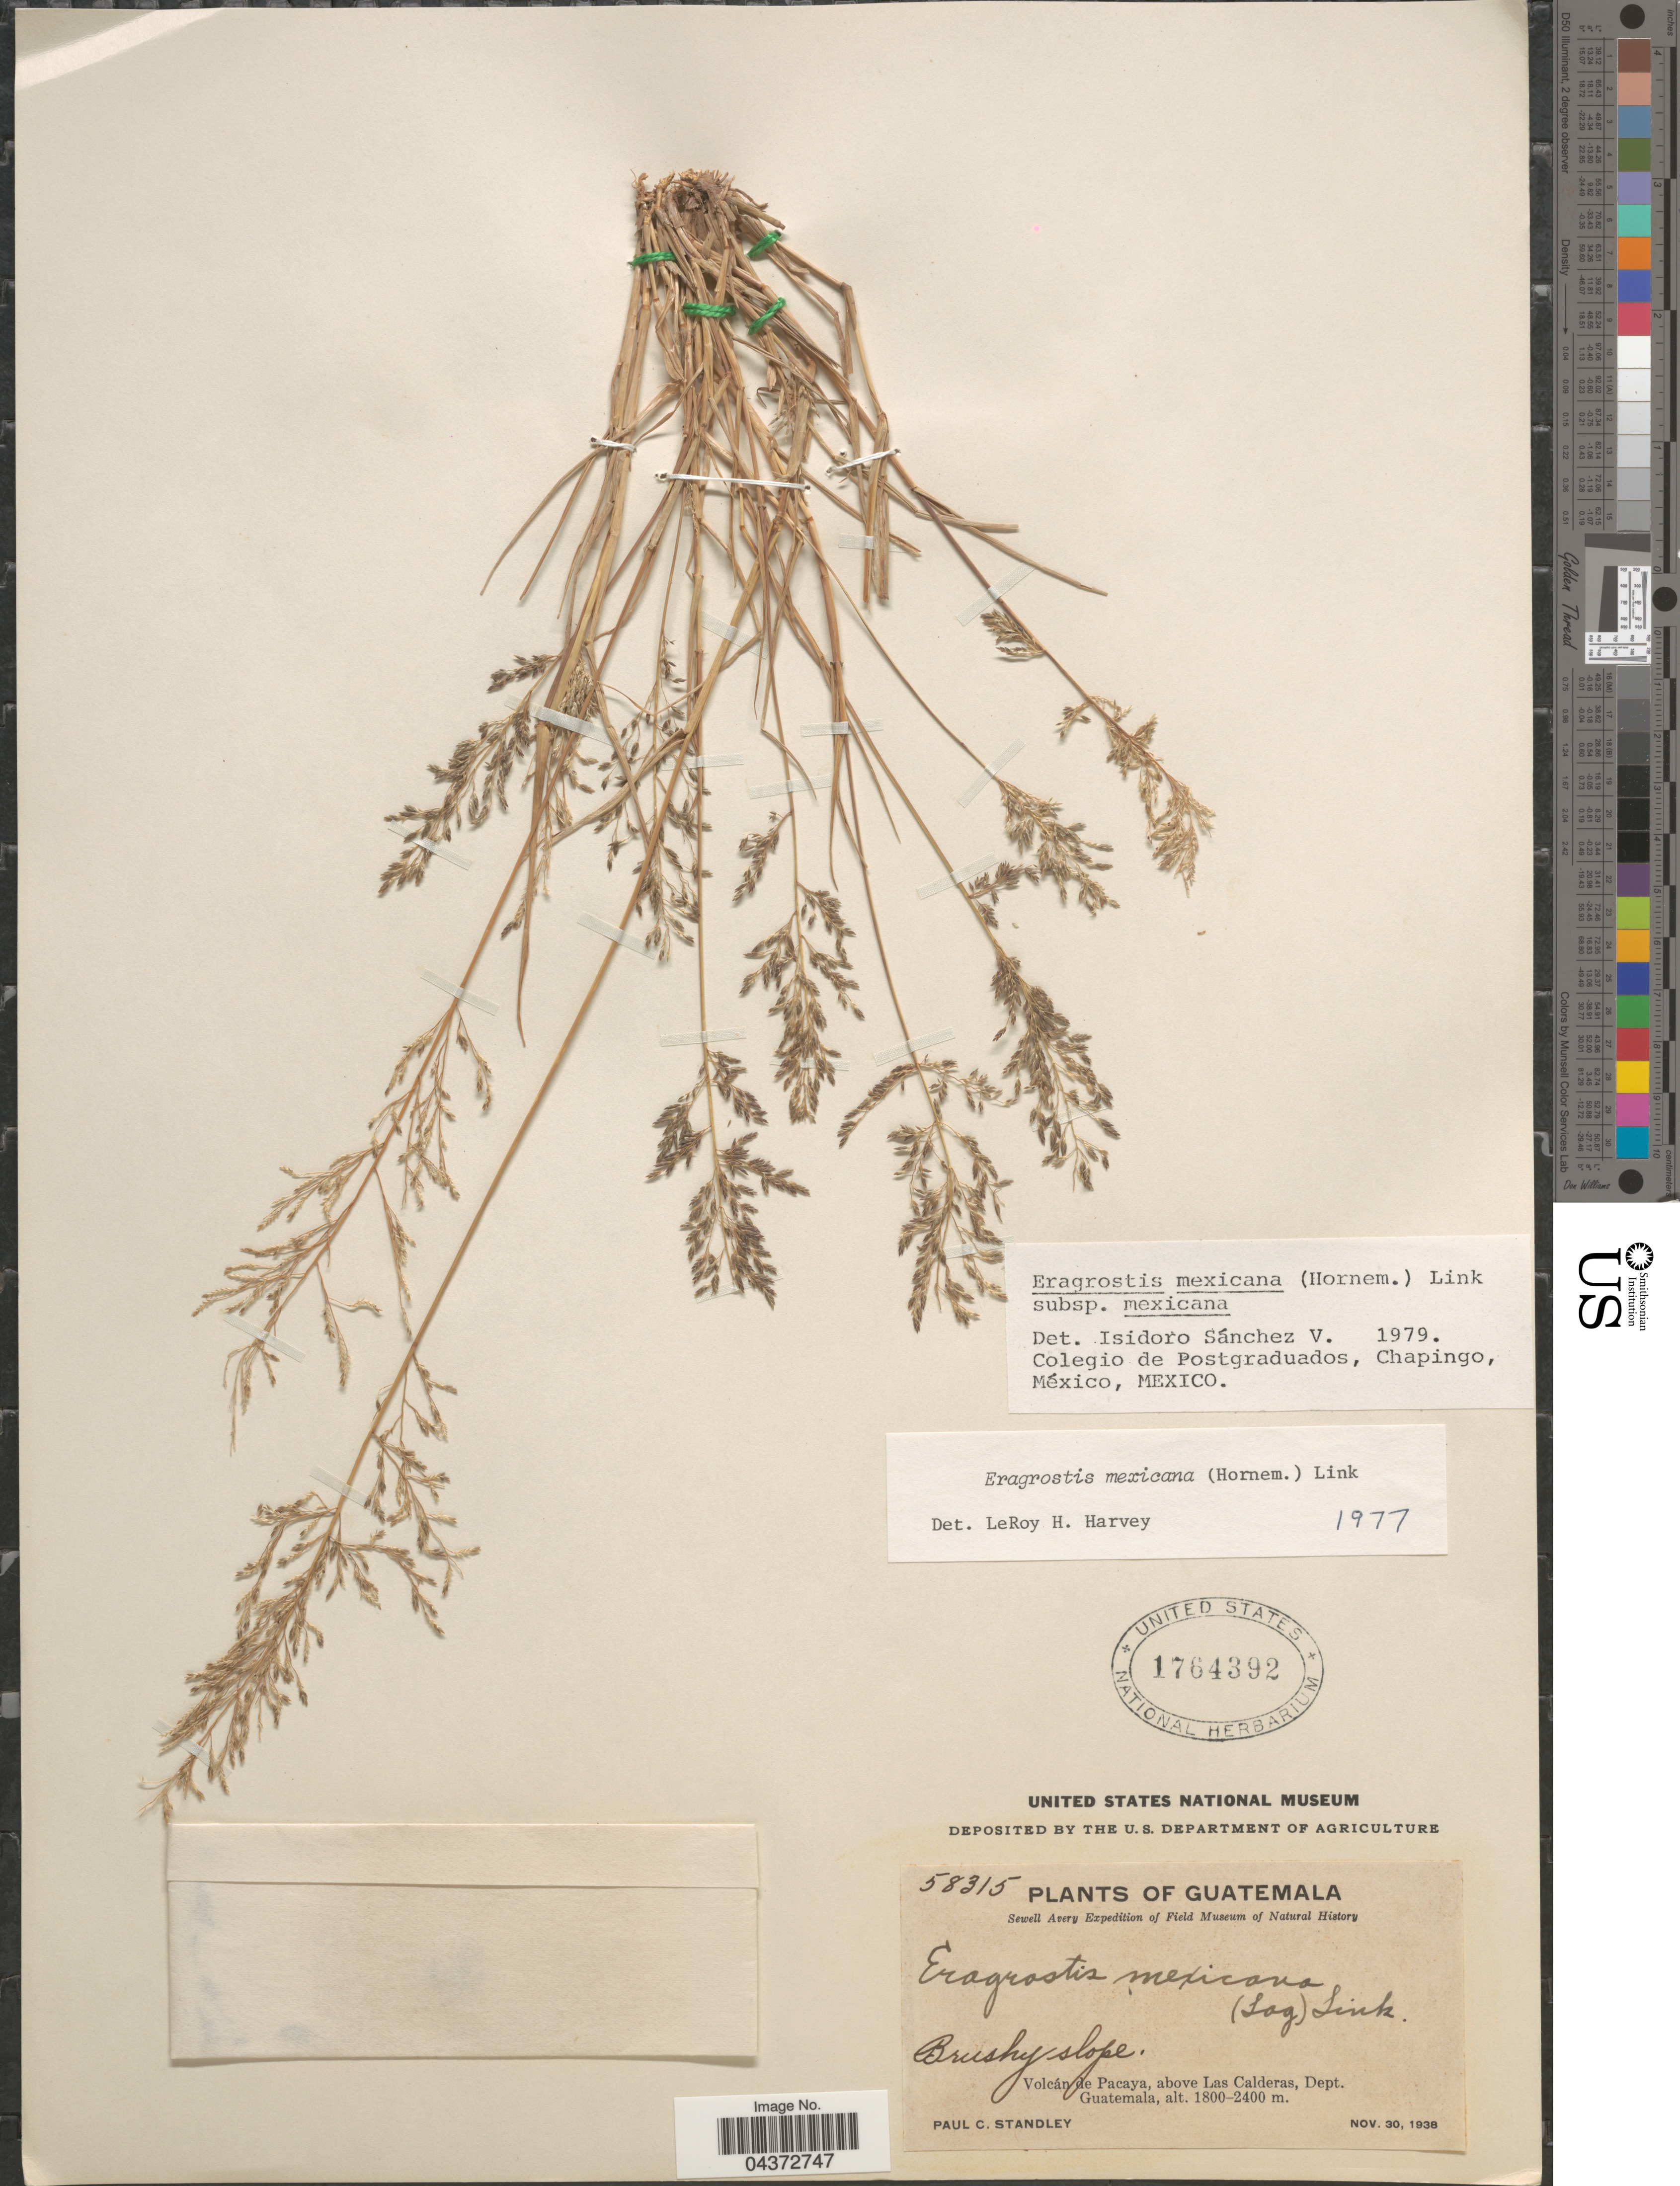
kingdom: Plantae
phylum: Tracheophyta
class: Liliopsida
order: Poales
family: Poaceae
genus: Eragrostis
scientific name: Eragrostis mexicana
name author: (Hornem.) Link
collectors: P. C. Standley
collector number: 58315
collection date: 1938-11-30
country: Guatemala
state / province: Guatemala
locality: Sewell Avery Expedition. Brushy slope. Volcán de Pacaya, above Las Calderas, Dept. Guatemala.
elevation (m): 1800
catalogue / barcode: US 1764392